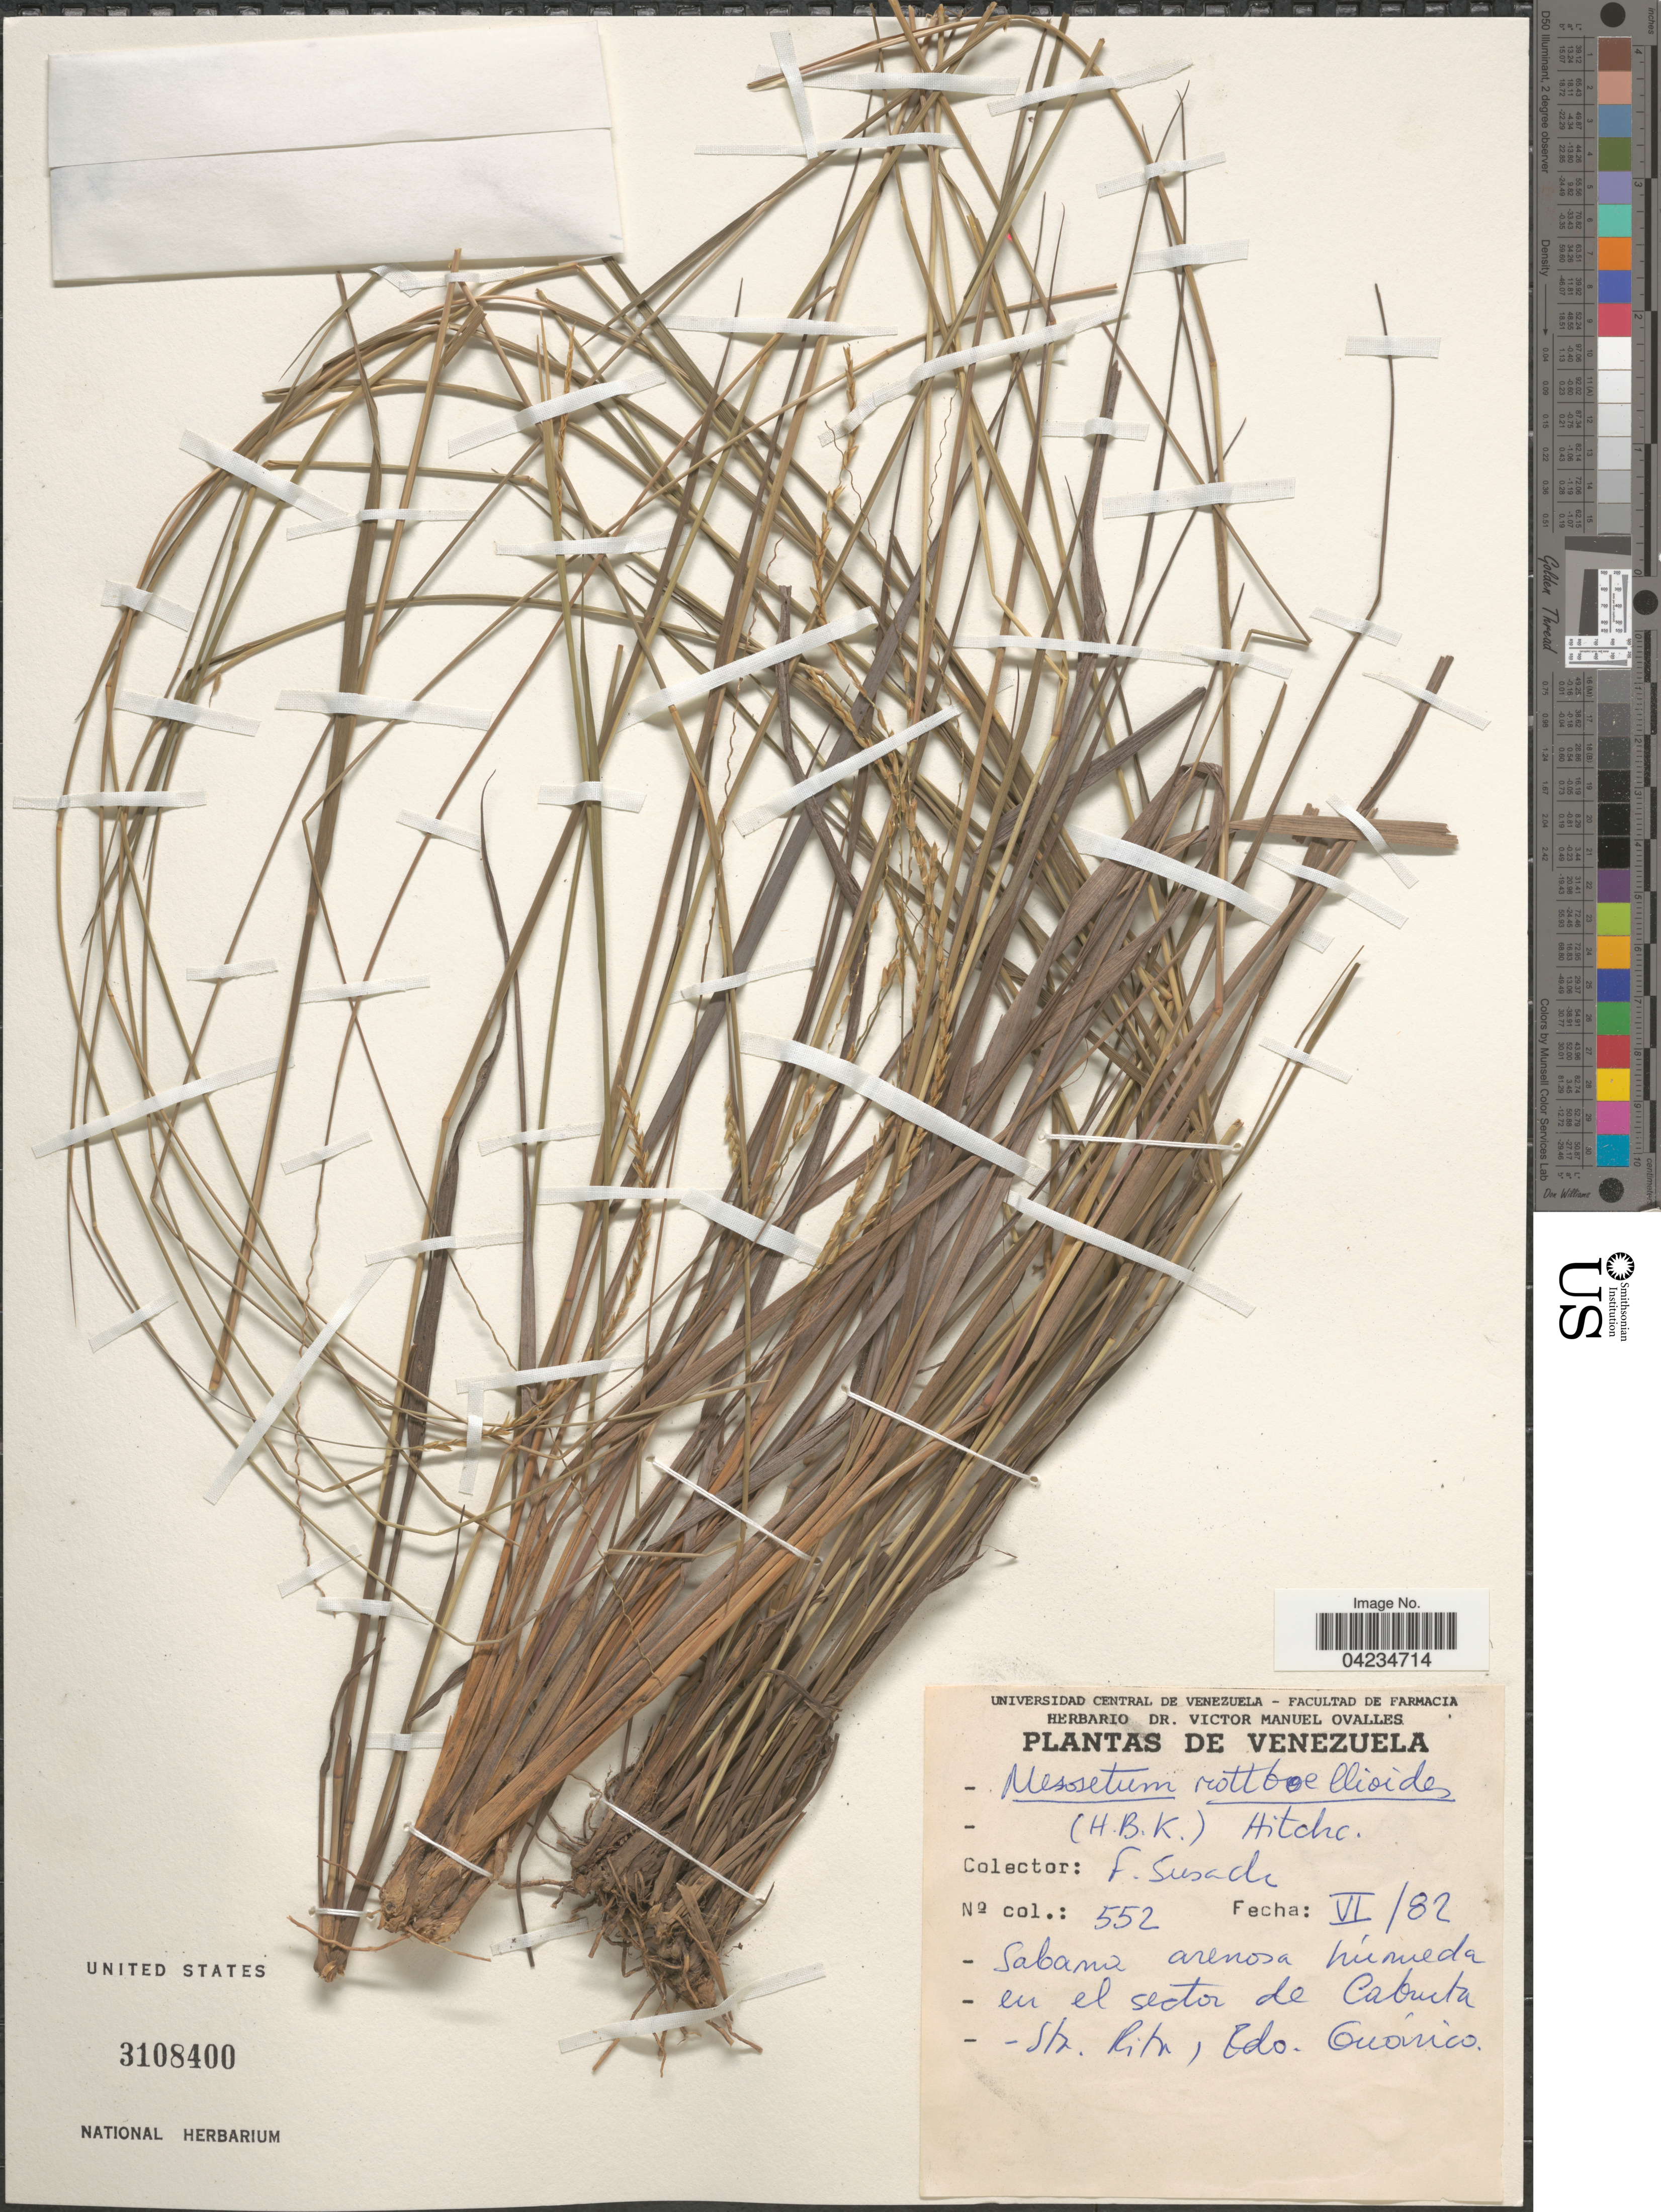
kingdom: Plantae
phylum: Tracheophyta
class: Liliopsida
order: Poales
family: Poaceae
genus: Mesosetum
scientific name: Mesosetum rottboellioides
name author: (Kunth) Hitchc.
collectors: F. Susach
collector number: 552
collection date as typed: Transcribed d/m/y: /6/82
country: Venezuela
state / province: Guarico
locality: En el sector de Cabruta. Sta. Rita.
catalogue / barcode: US 3108400